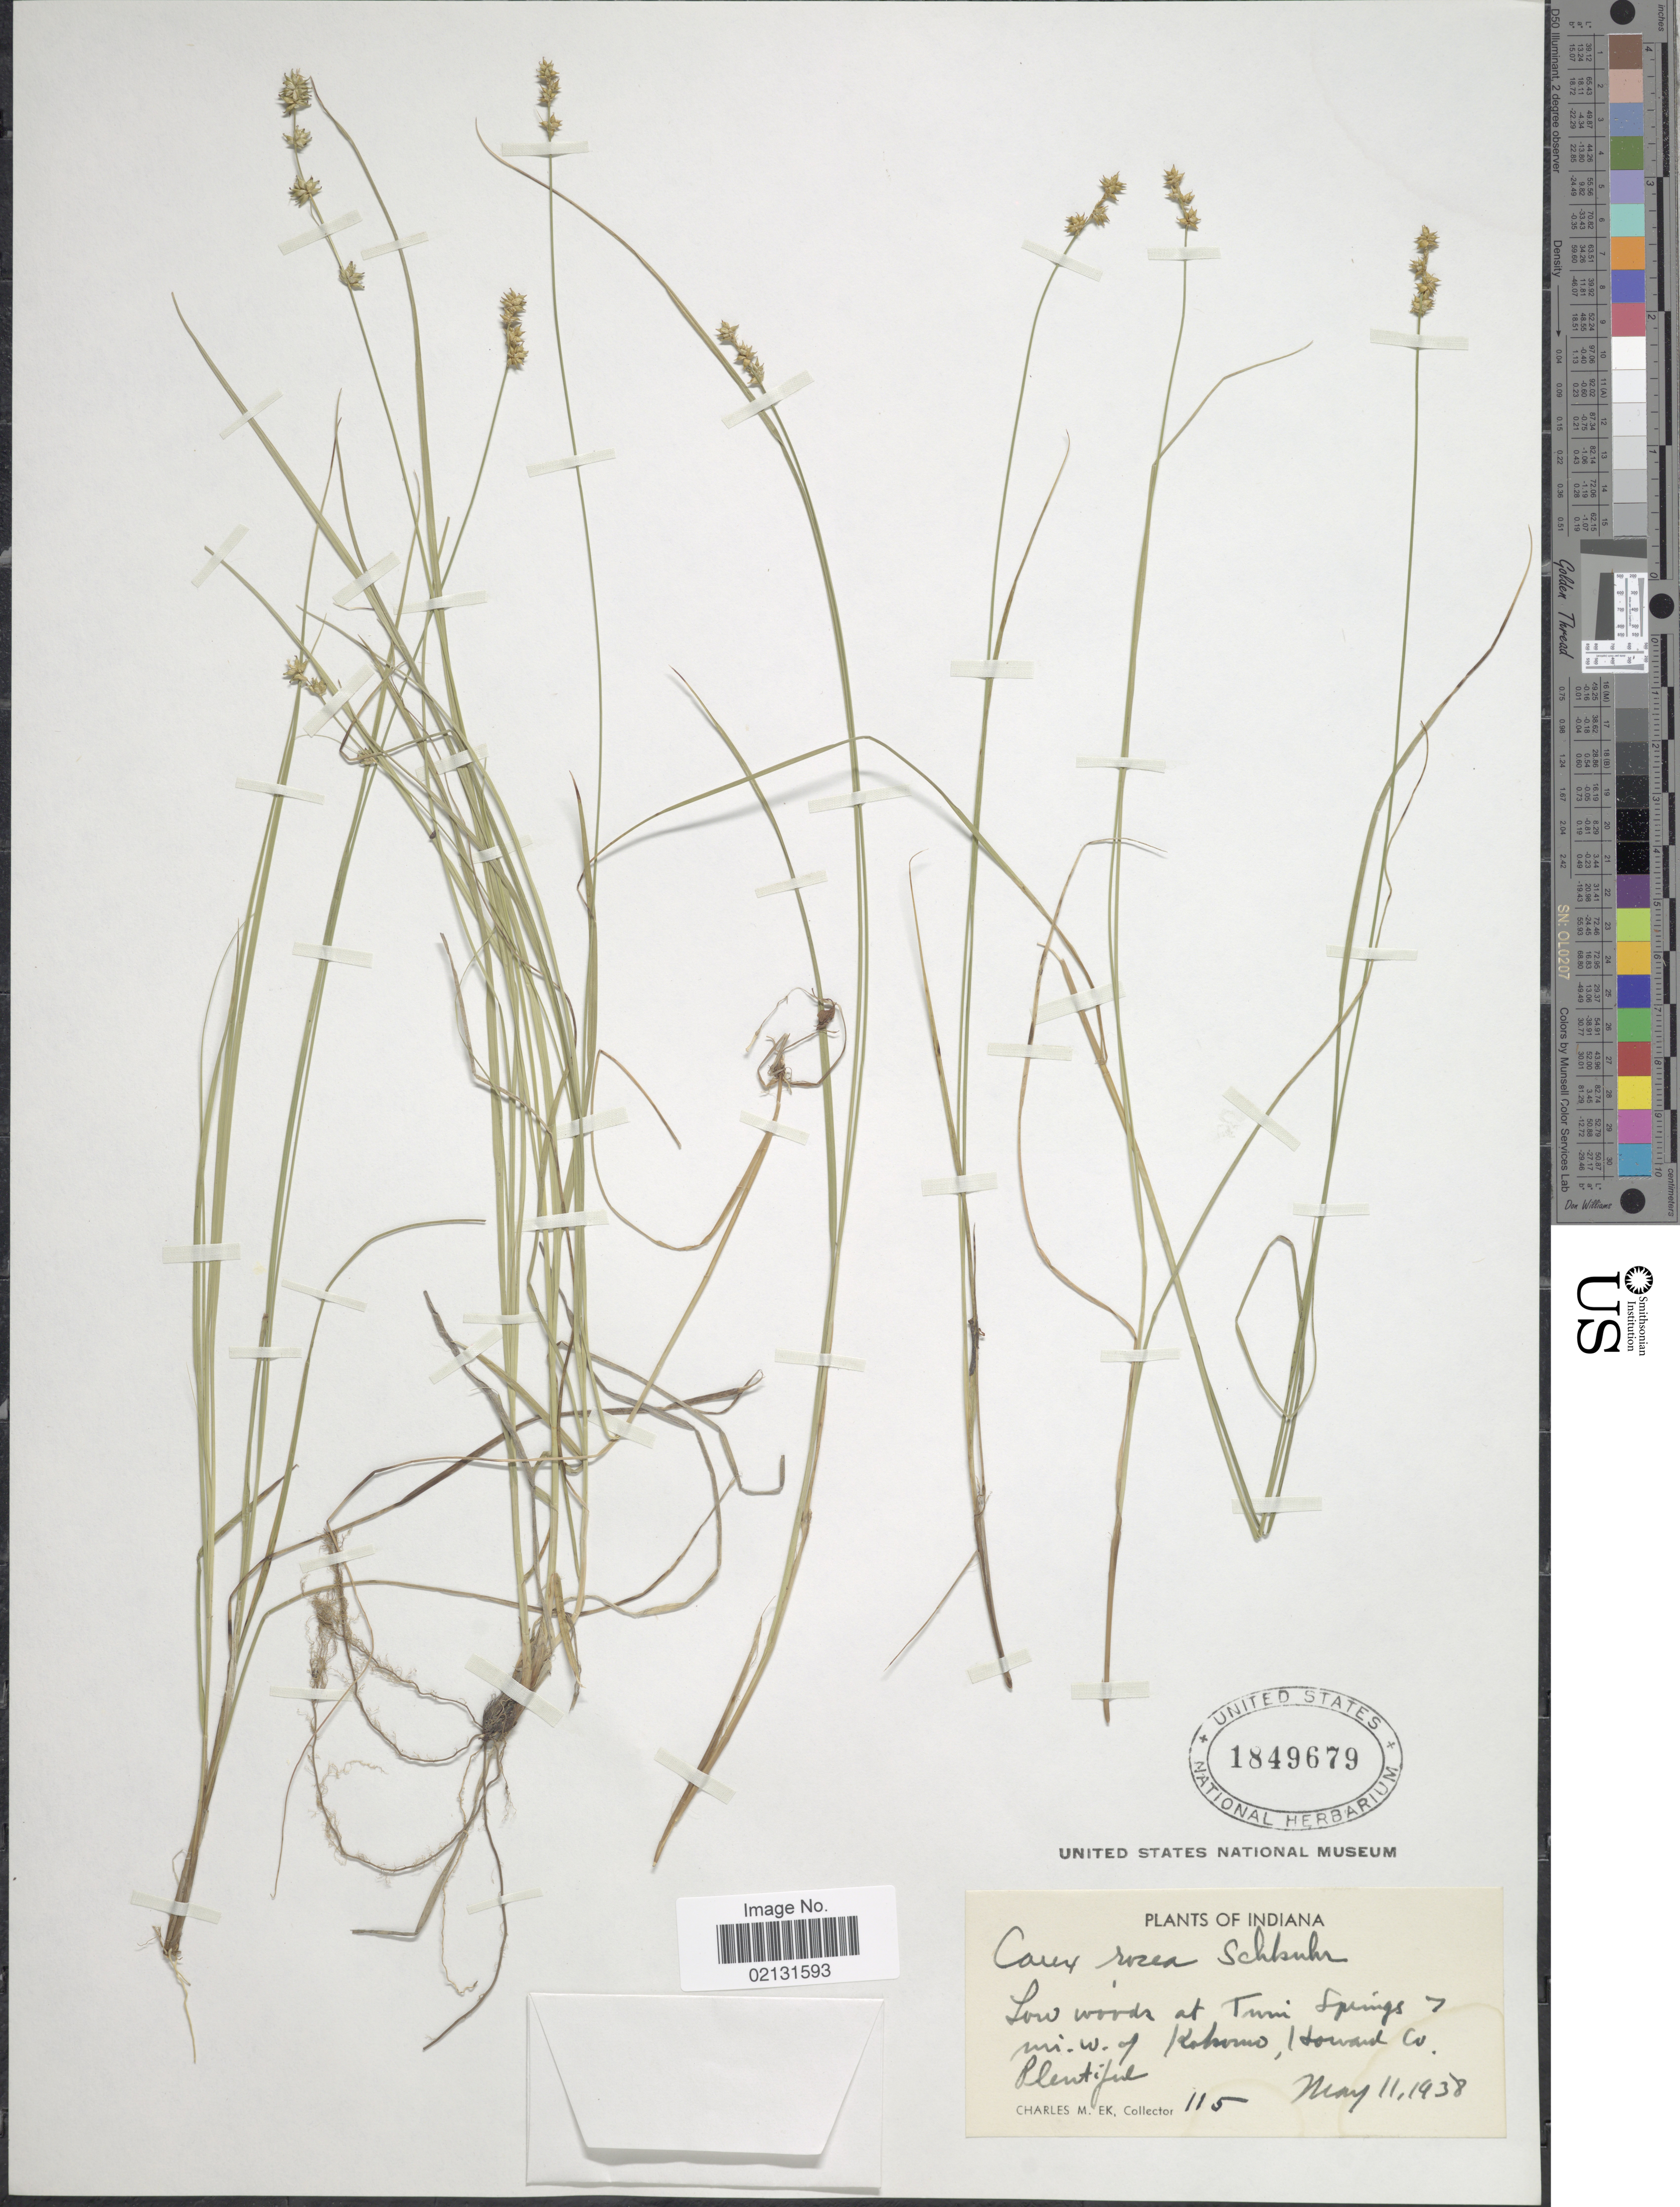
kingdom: Plantae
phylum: Tracheophyta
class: Liliopsida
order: Poales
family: Cyperaceae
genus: Carex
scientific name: Carex rosea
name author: Willd.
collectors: C. Ek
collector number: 115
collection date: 1938-05-11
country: United States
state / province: Indiana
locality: Low woods at Twin Springs 7 mi. w. of Kokomo, Howard Co.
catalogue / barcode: US 1849679